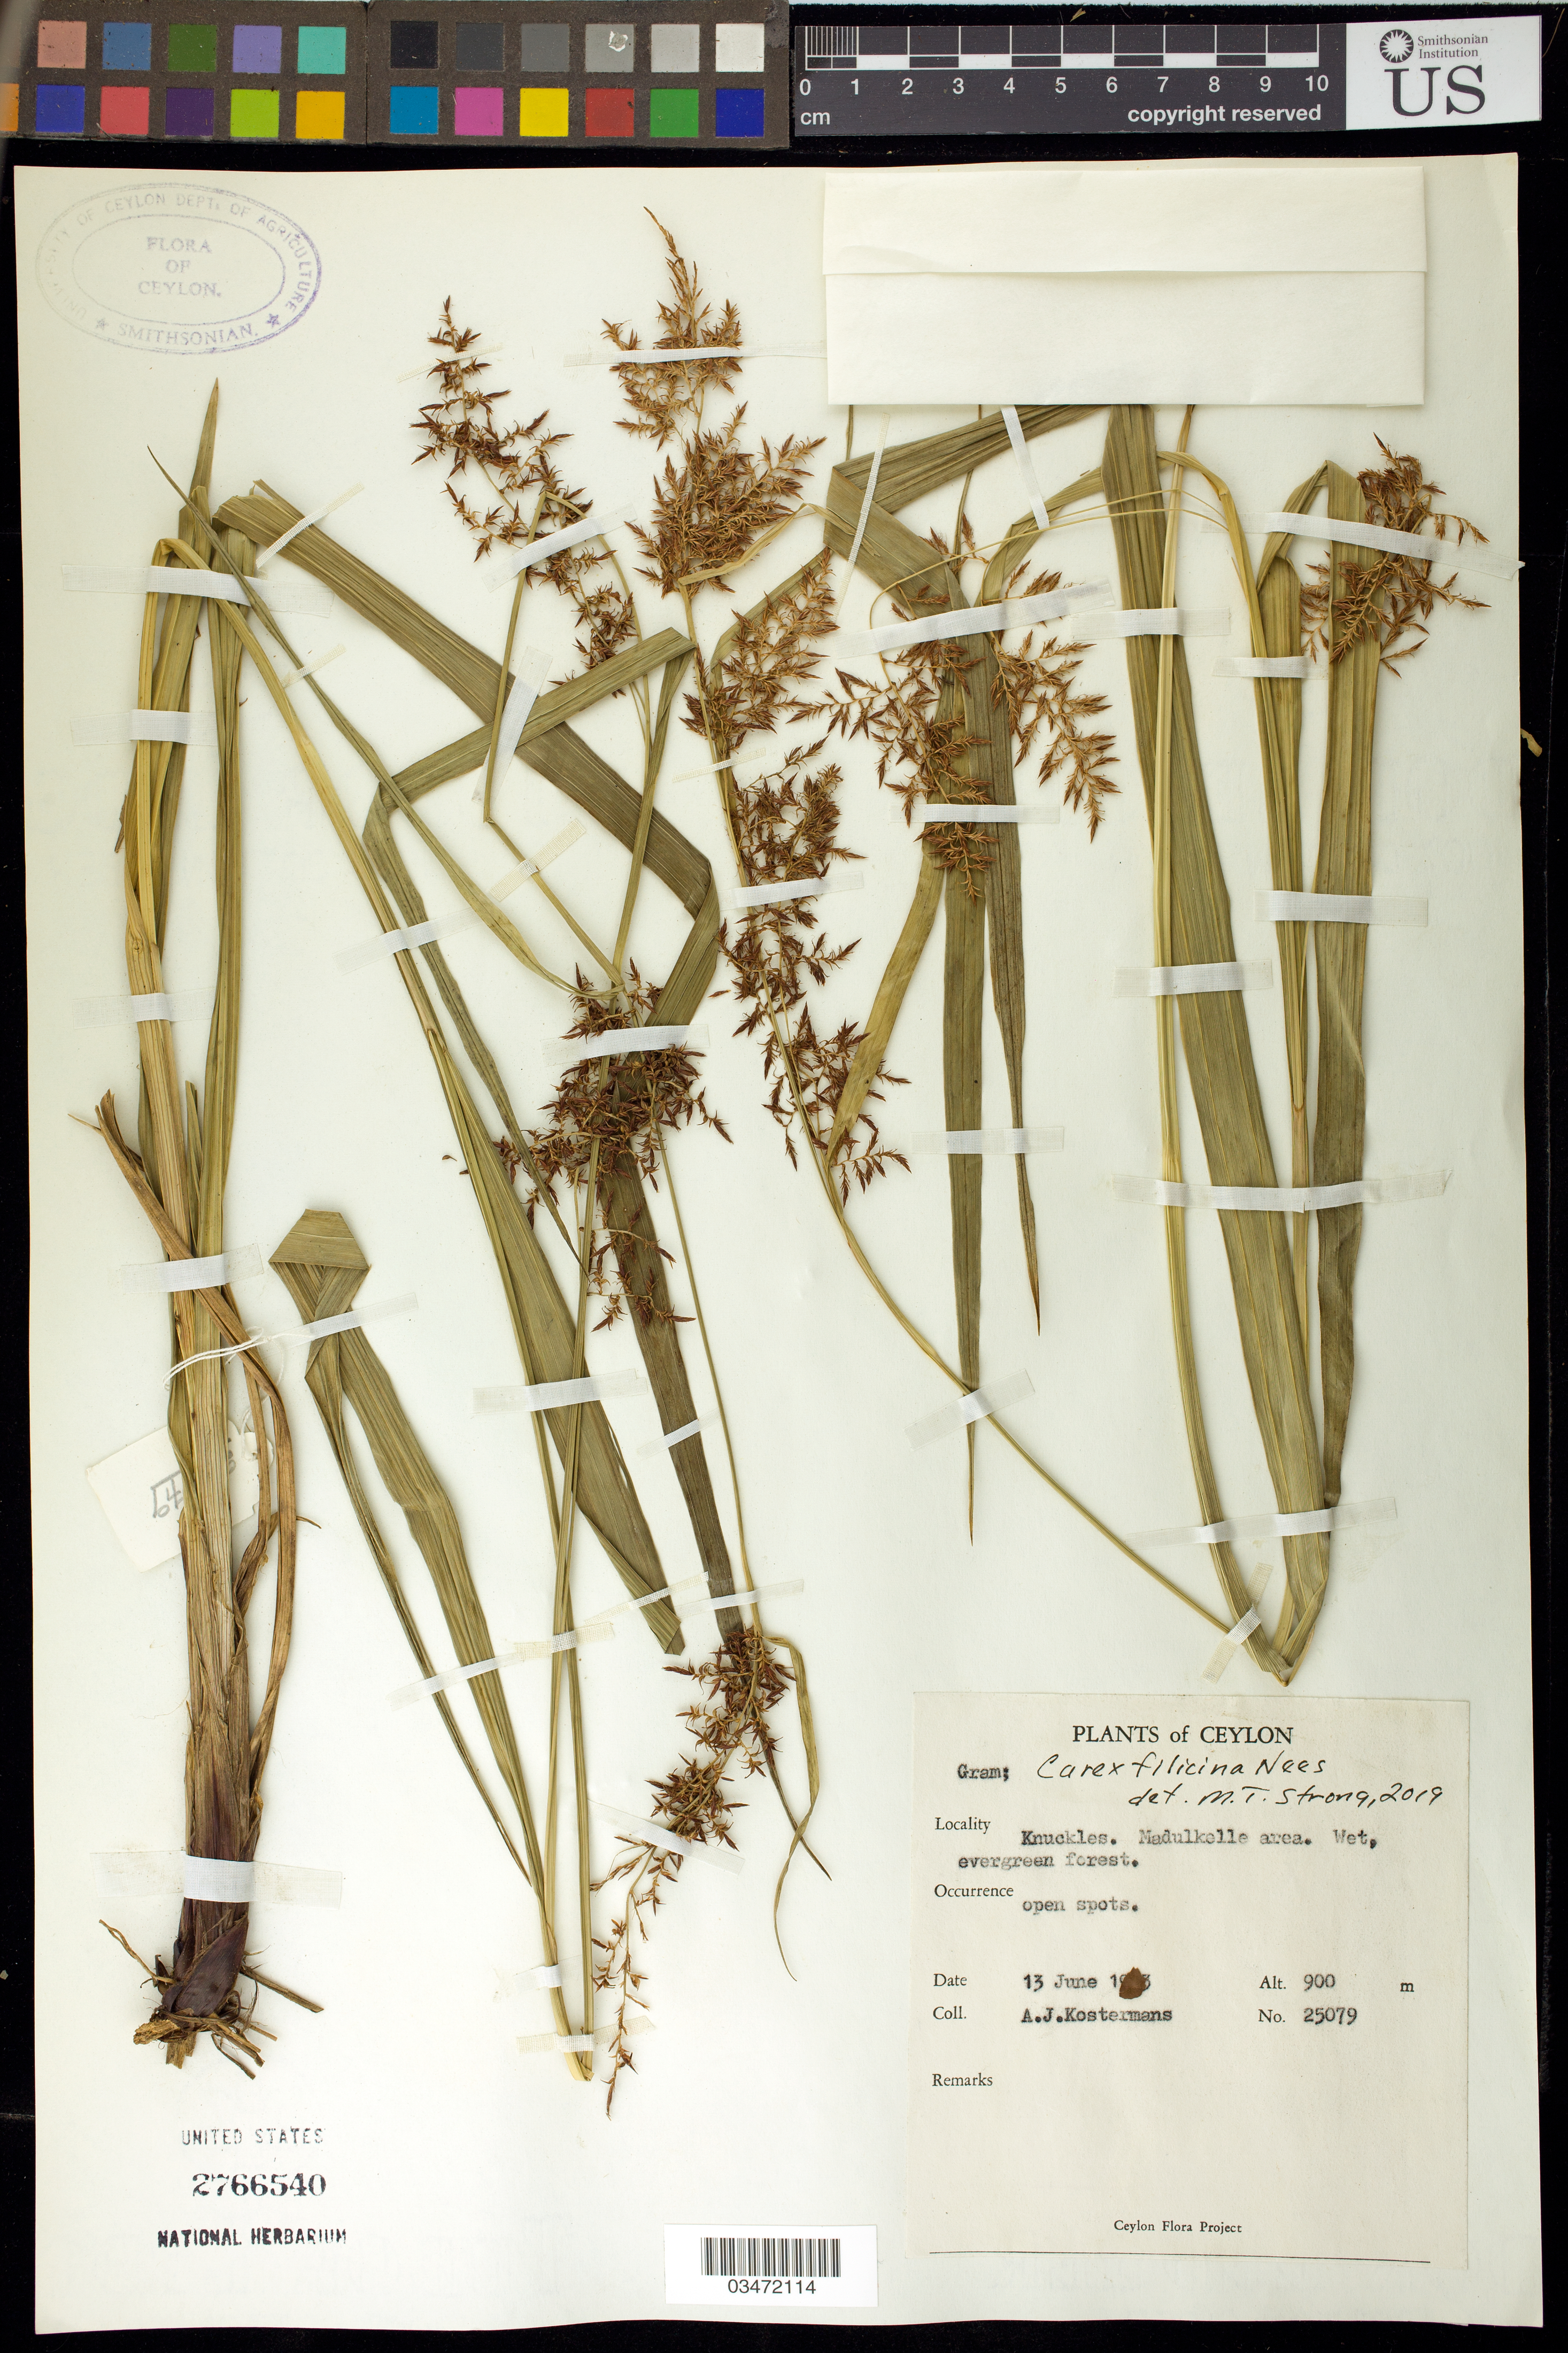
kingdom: Plantae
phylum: Tracheophyta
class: Liliopsida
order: Poales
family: Cyperaceae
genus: Carex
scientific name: Carex filicina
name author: Nees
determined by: Strong, M. T., (US), Smithsonian Institution - National Museum of Natural History (UNITED STATES)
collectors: A. J. G. Kostermans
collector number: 25079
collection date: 1973-06-13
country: Sri Lanka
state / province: Central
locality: Knuckles. Madulkelle area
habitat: Wet, evergreen forest. Open spots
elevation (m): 900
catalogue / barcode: US 2766540